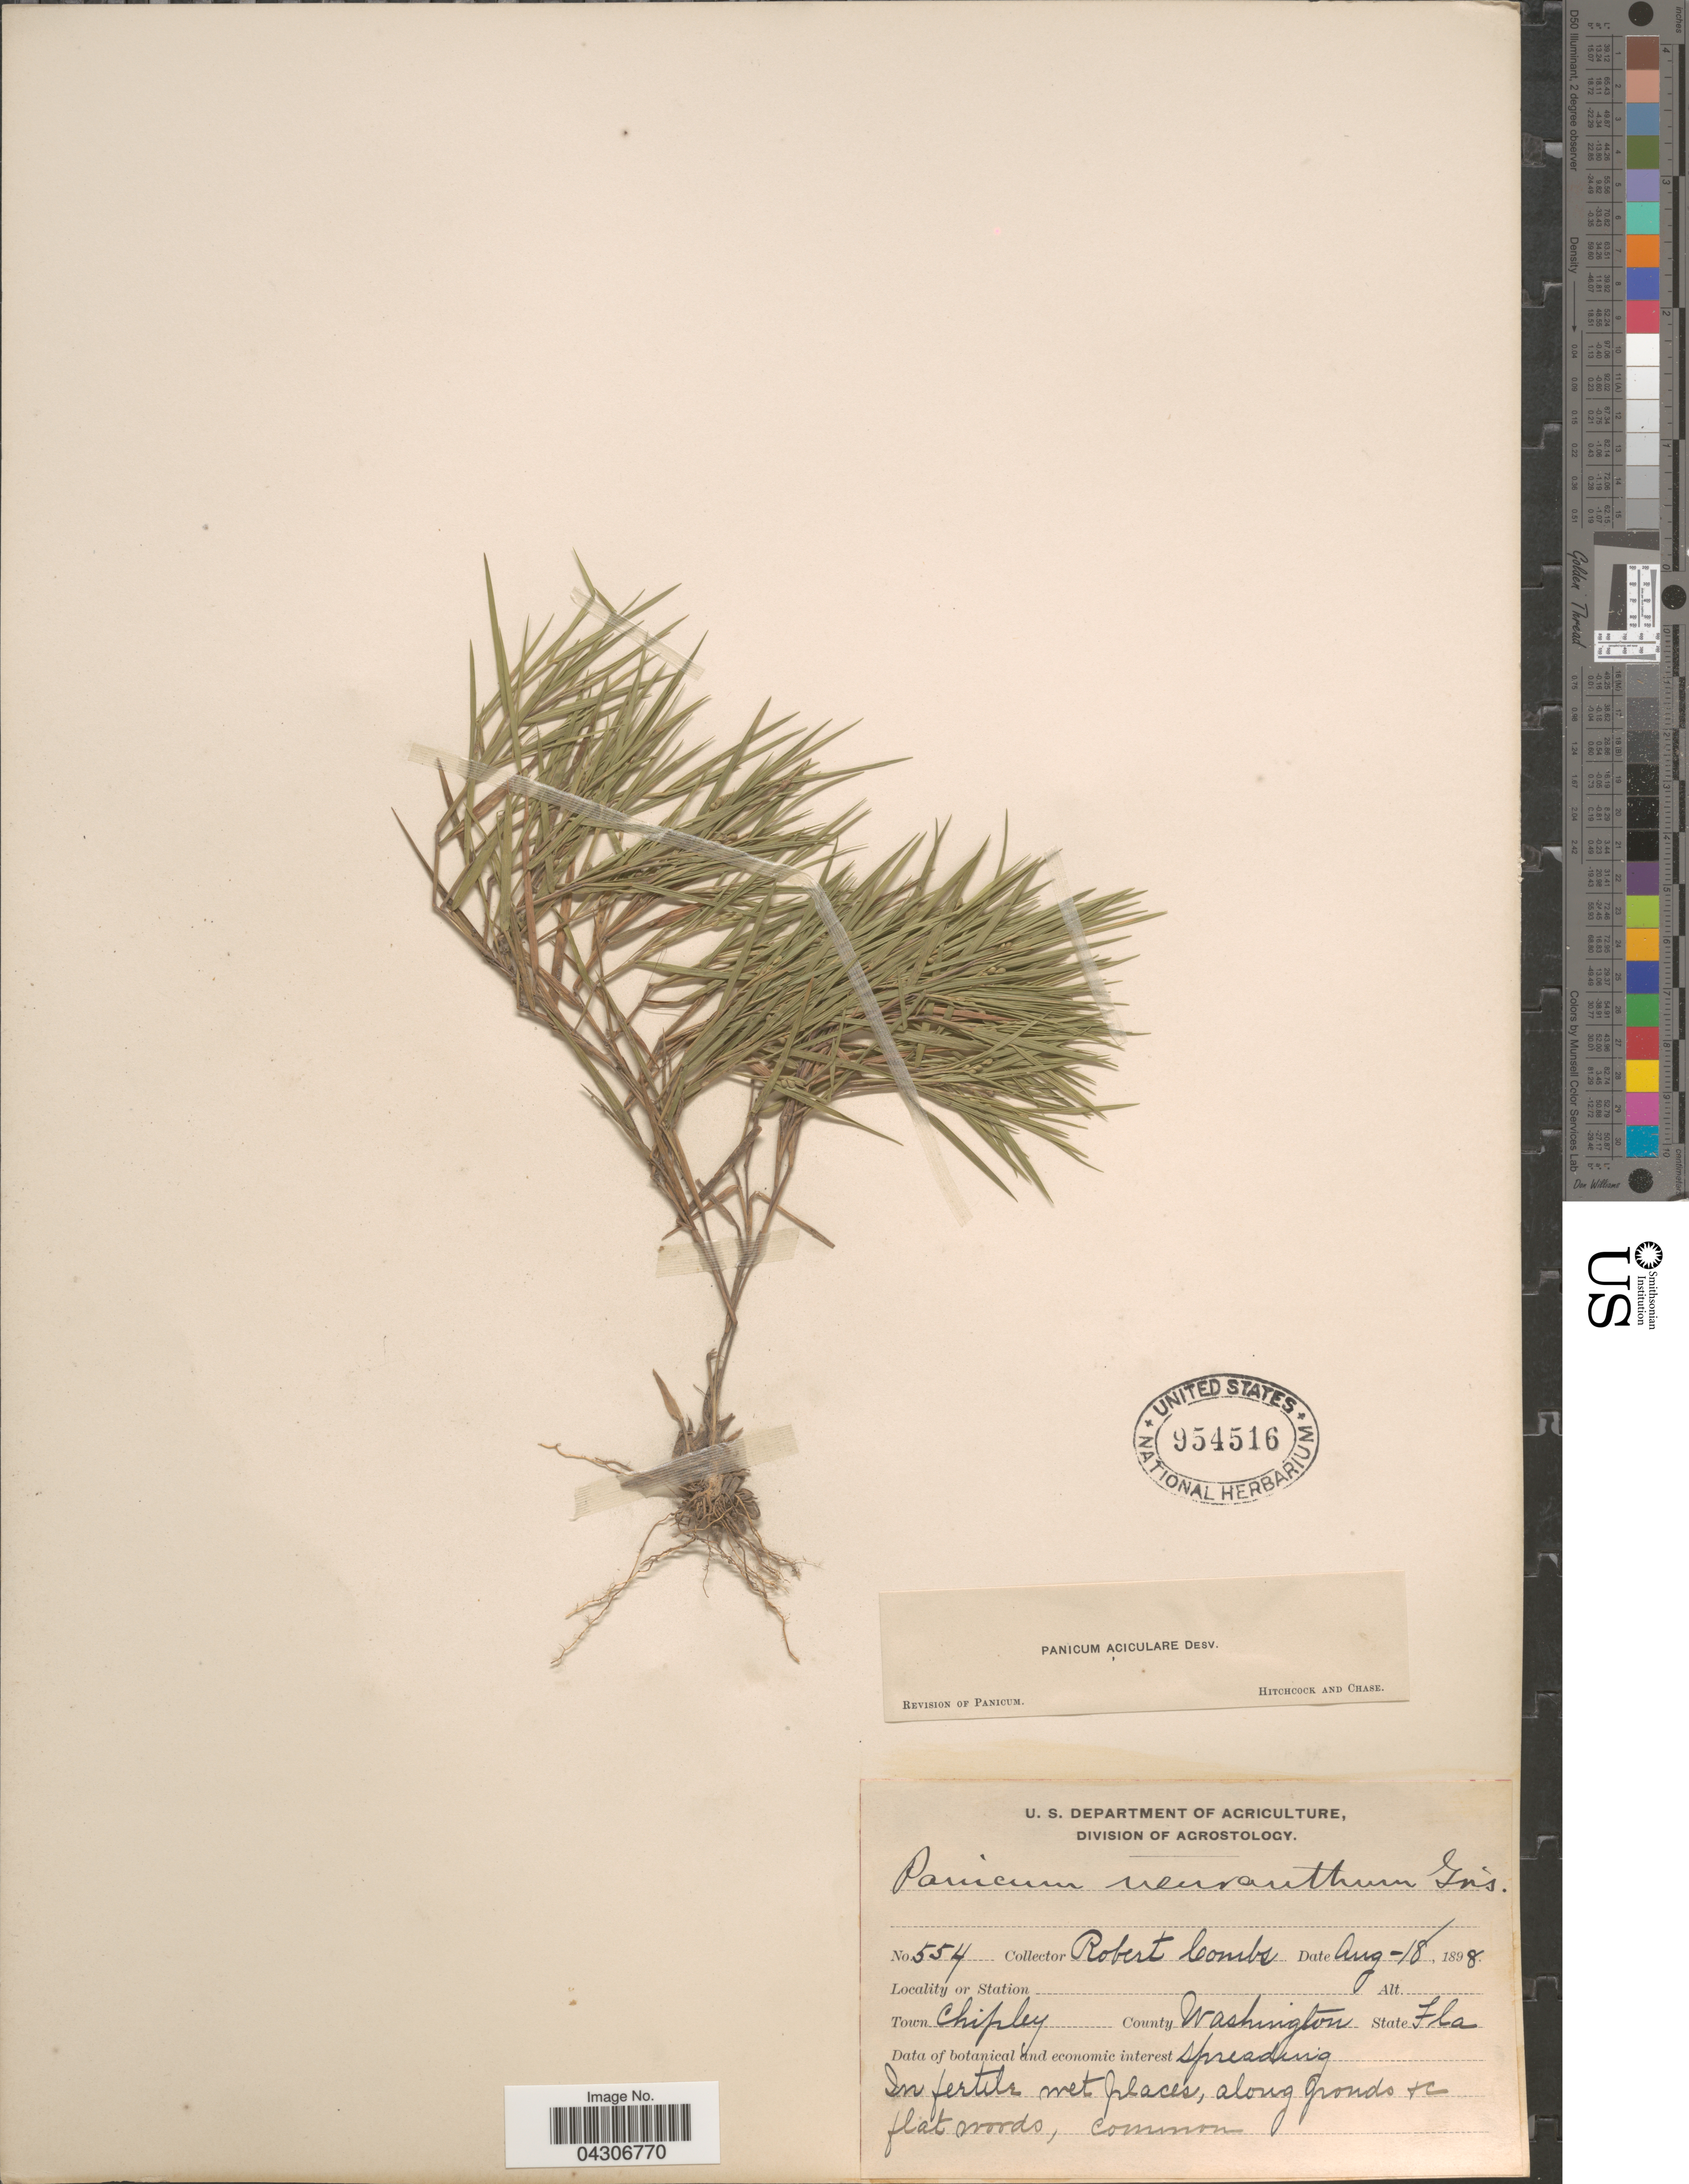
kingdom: Plantae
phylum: Tracheophyta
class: Liliopsida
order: Poales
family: Poaceae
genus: Dichanthelium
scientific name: Dichanthelium aciculare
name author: (Desv. ex Poir.) Gould & C.A. Clark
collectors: R. Combs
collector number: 554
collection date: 1898-08-18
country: United States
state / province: Florida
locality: Town Chipley. County Washington.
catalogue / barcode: US 954516